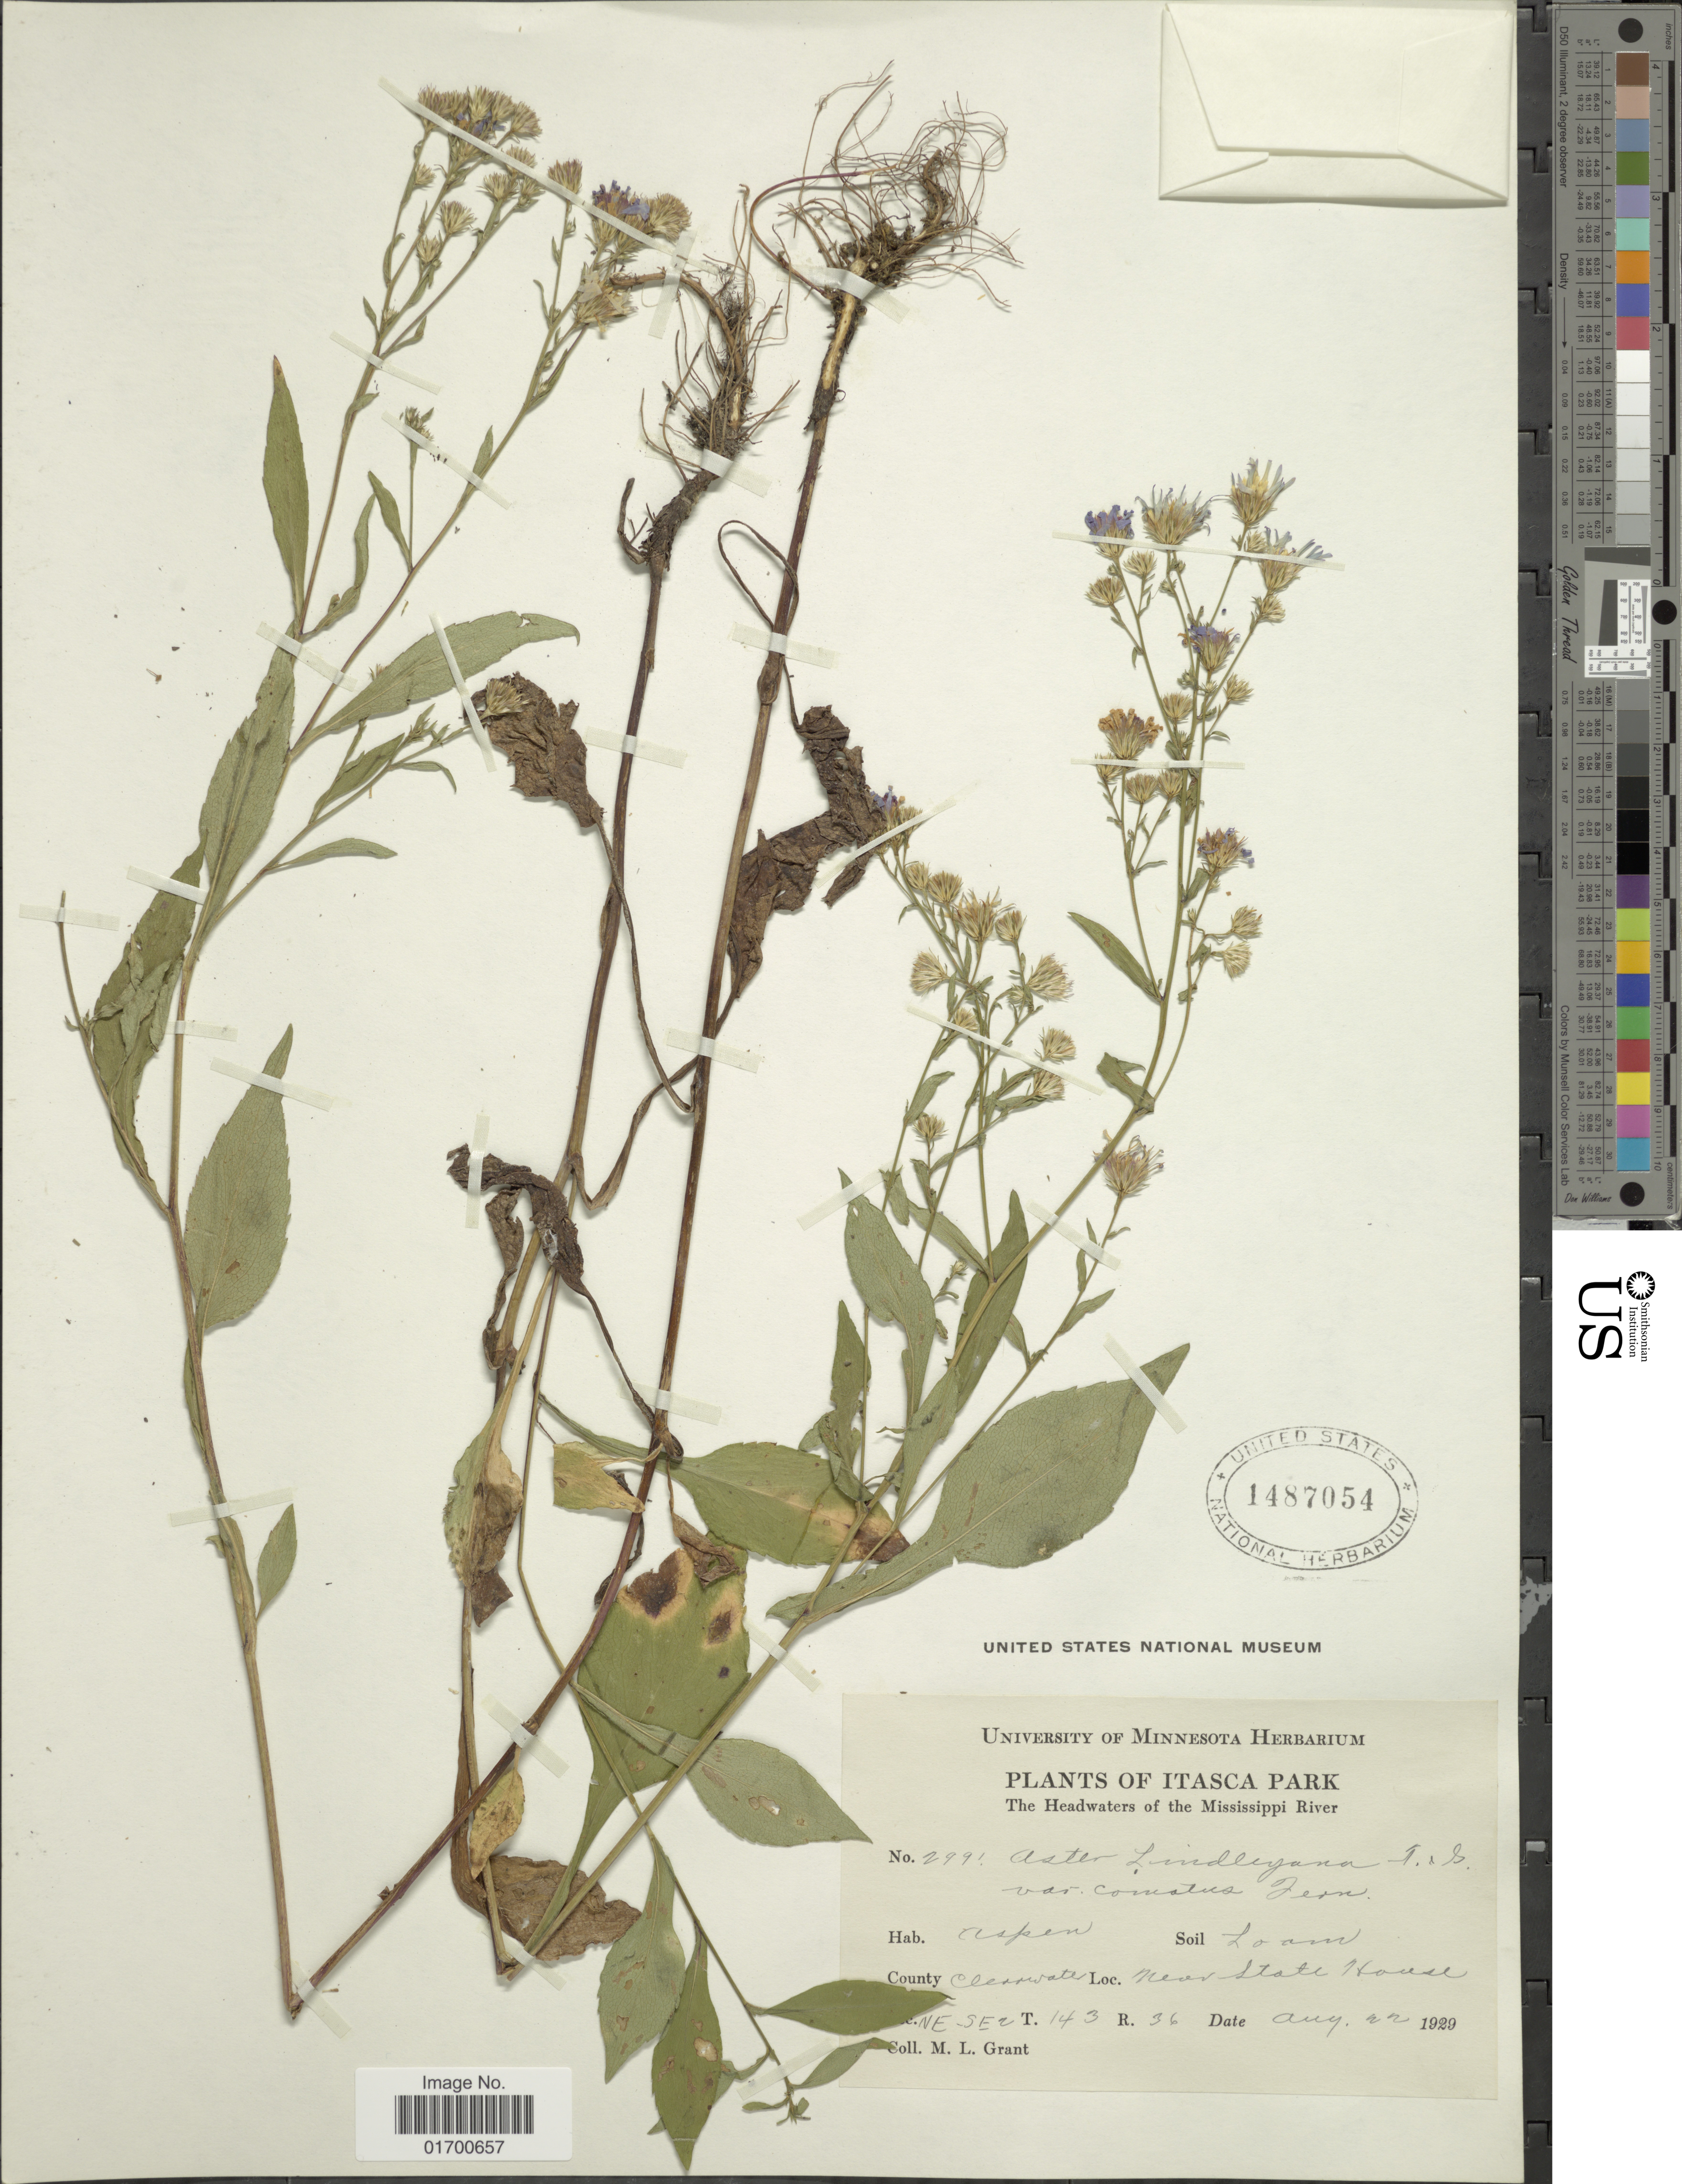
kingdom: Plantae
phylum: Tracheophyta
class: Magnoliopsida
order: Asterales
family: Asteraceae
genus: Symphyotrichum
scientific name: Symphyotrichum ciliolatum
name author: (Lindl.) Á. Löve & D. Löve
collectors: M. L. Grant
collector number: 2991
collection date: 1929-08-22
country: United States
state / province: Minnesota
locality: Itasca Park, The Headwaters of the Mississippi River, County: Clearwater, New State House, NE SE2, T143 R 36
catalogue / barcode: US 1487054